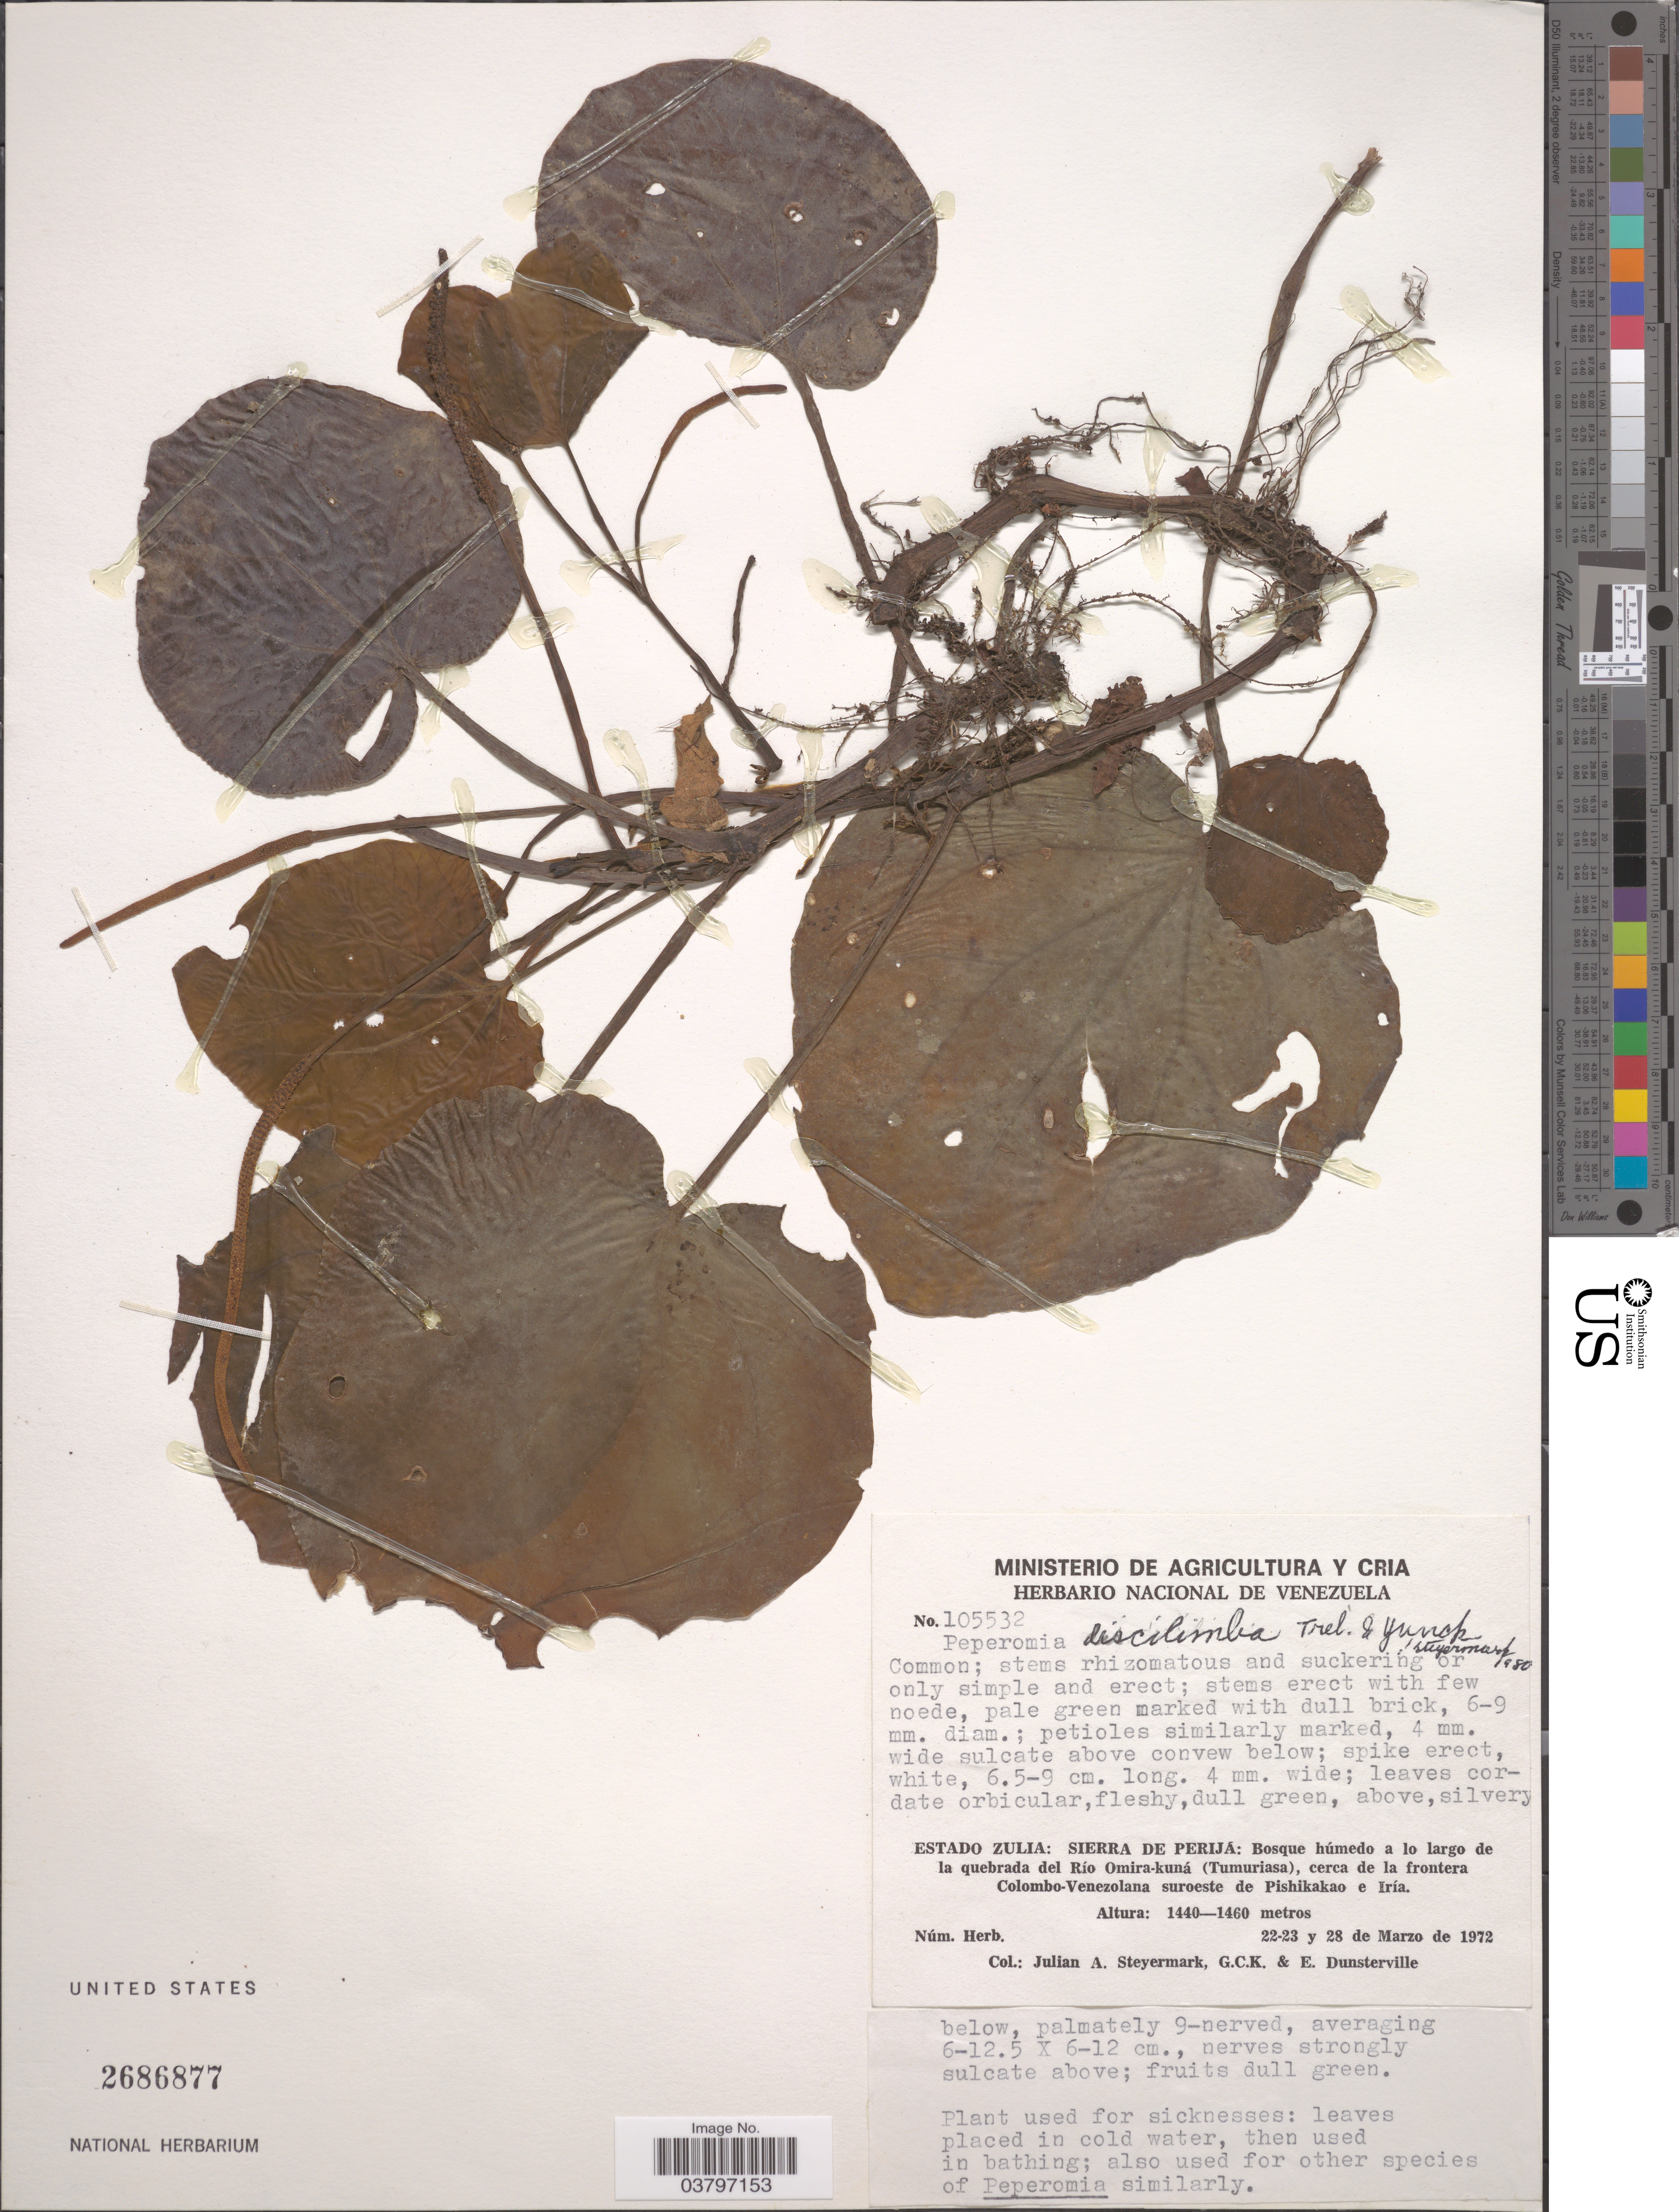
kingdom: Plantae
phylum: Tracheophyta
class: Magnoliopsida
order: Piperales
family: Piperaceae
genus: Peperomia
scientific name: Peperomia discilimba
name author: Trel. & Yunck.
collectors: J. Steyermark, G. C. K. Dunsterville & E. Dunsterville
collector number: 105532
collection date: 1972-03-22/1972-03-28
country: Venezuela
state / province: Zulia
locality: Sierra de Perijá: Bosque húmedo a lo largo de la quebrada del Río Omira-kuná (Tumuriasa), cerca de la frontera Colombo-Venezolana suroeste de Pishikakao e Iría.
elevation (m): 1440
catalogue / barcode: US 2686877